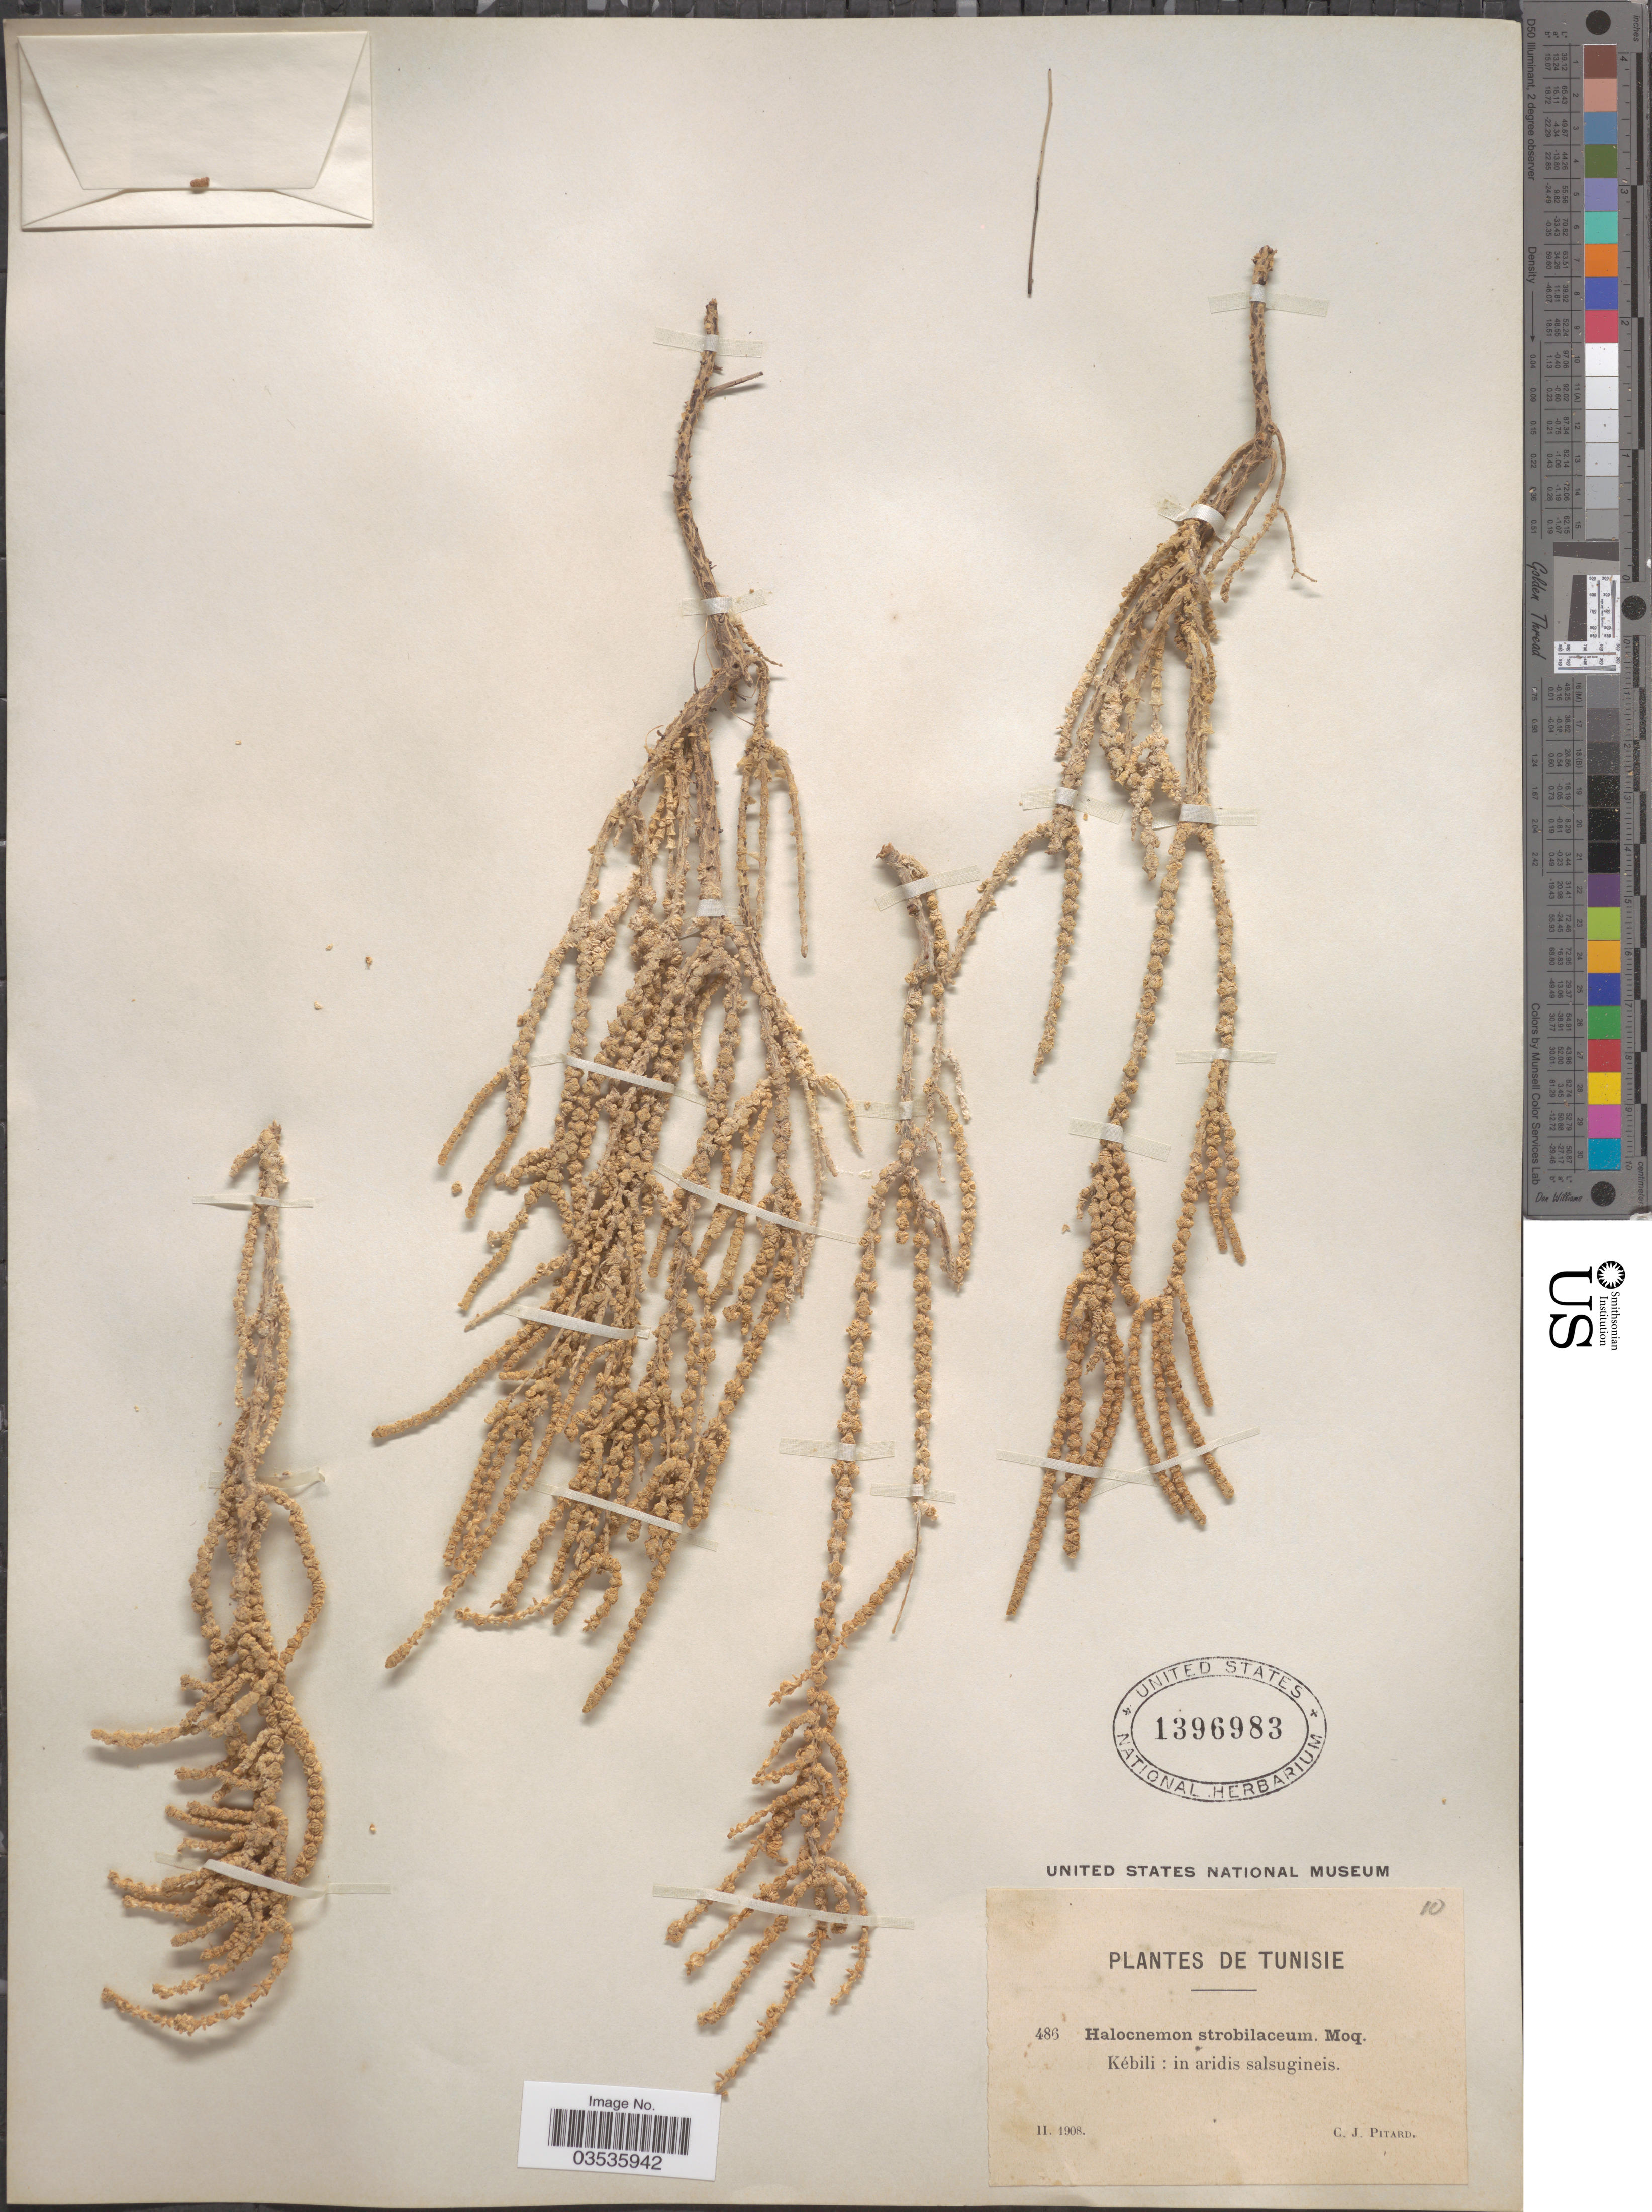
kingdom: Plantae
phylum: Tracheophyta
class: Magnoliopsida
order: Caryophyllales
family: Amaranthaceae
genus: Halocnemum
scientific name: Halocnemum strobilaceum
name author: (Pall.) M. Bieb.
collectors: C. Pitard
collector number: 486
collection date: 1908-02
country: Tunisia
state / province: Kebili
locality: Kébili: in aridis salsugineis.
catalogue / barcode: US 1396983